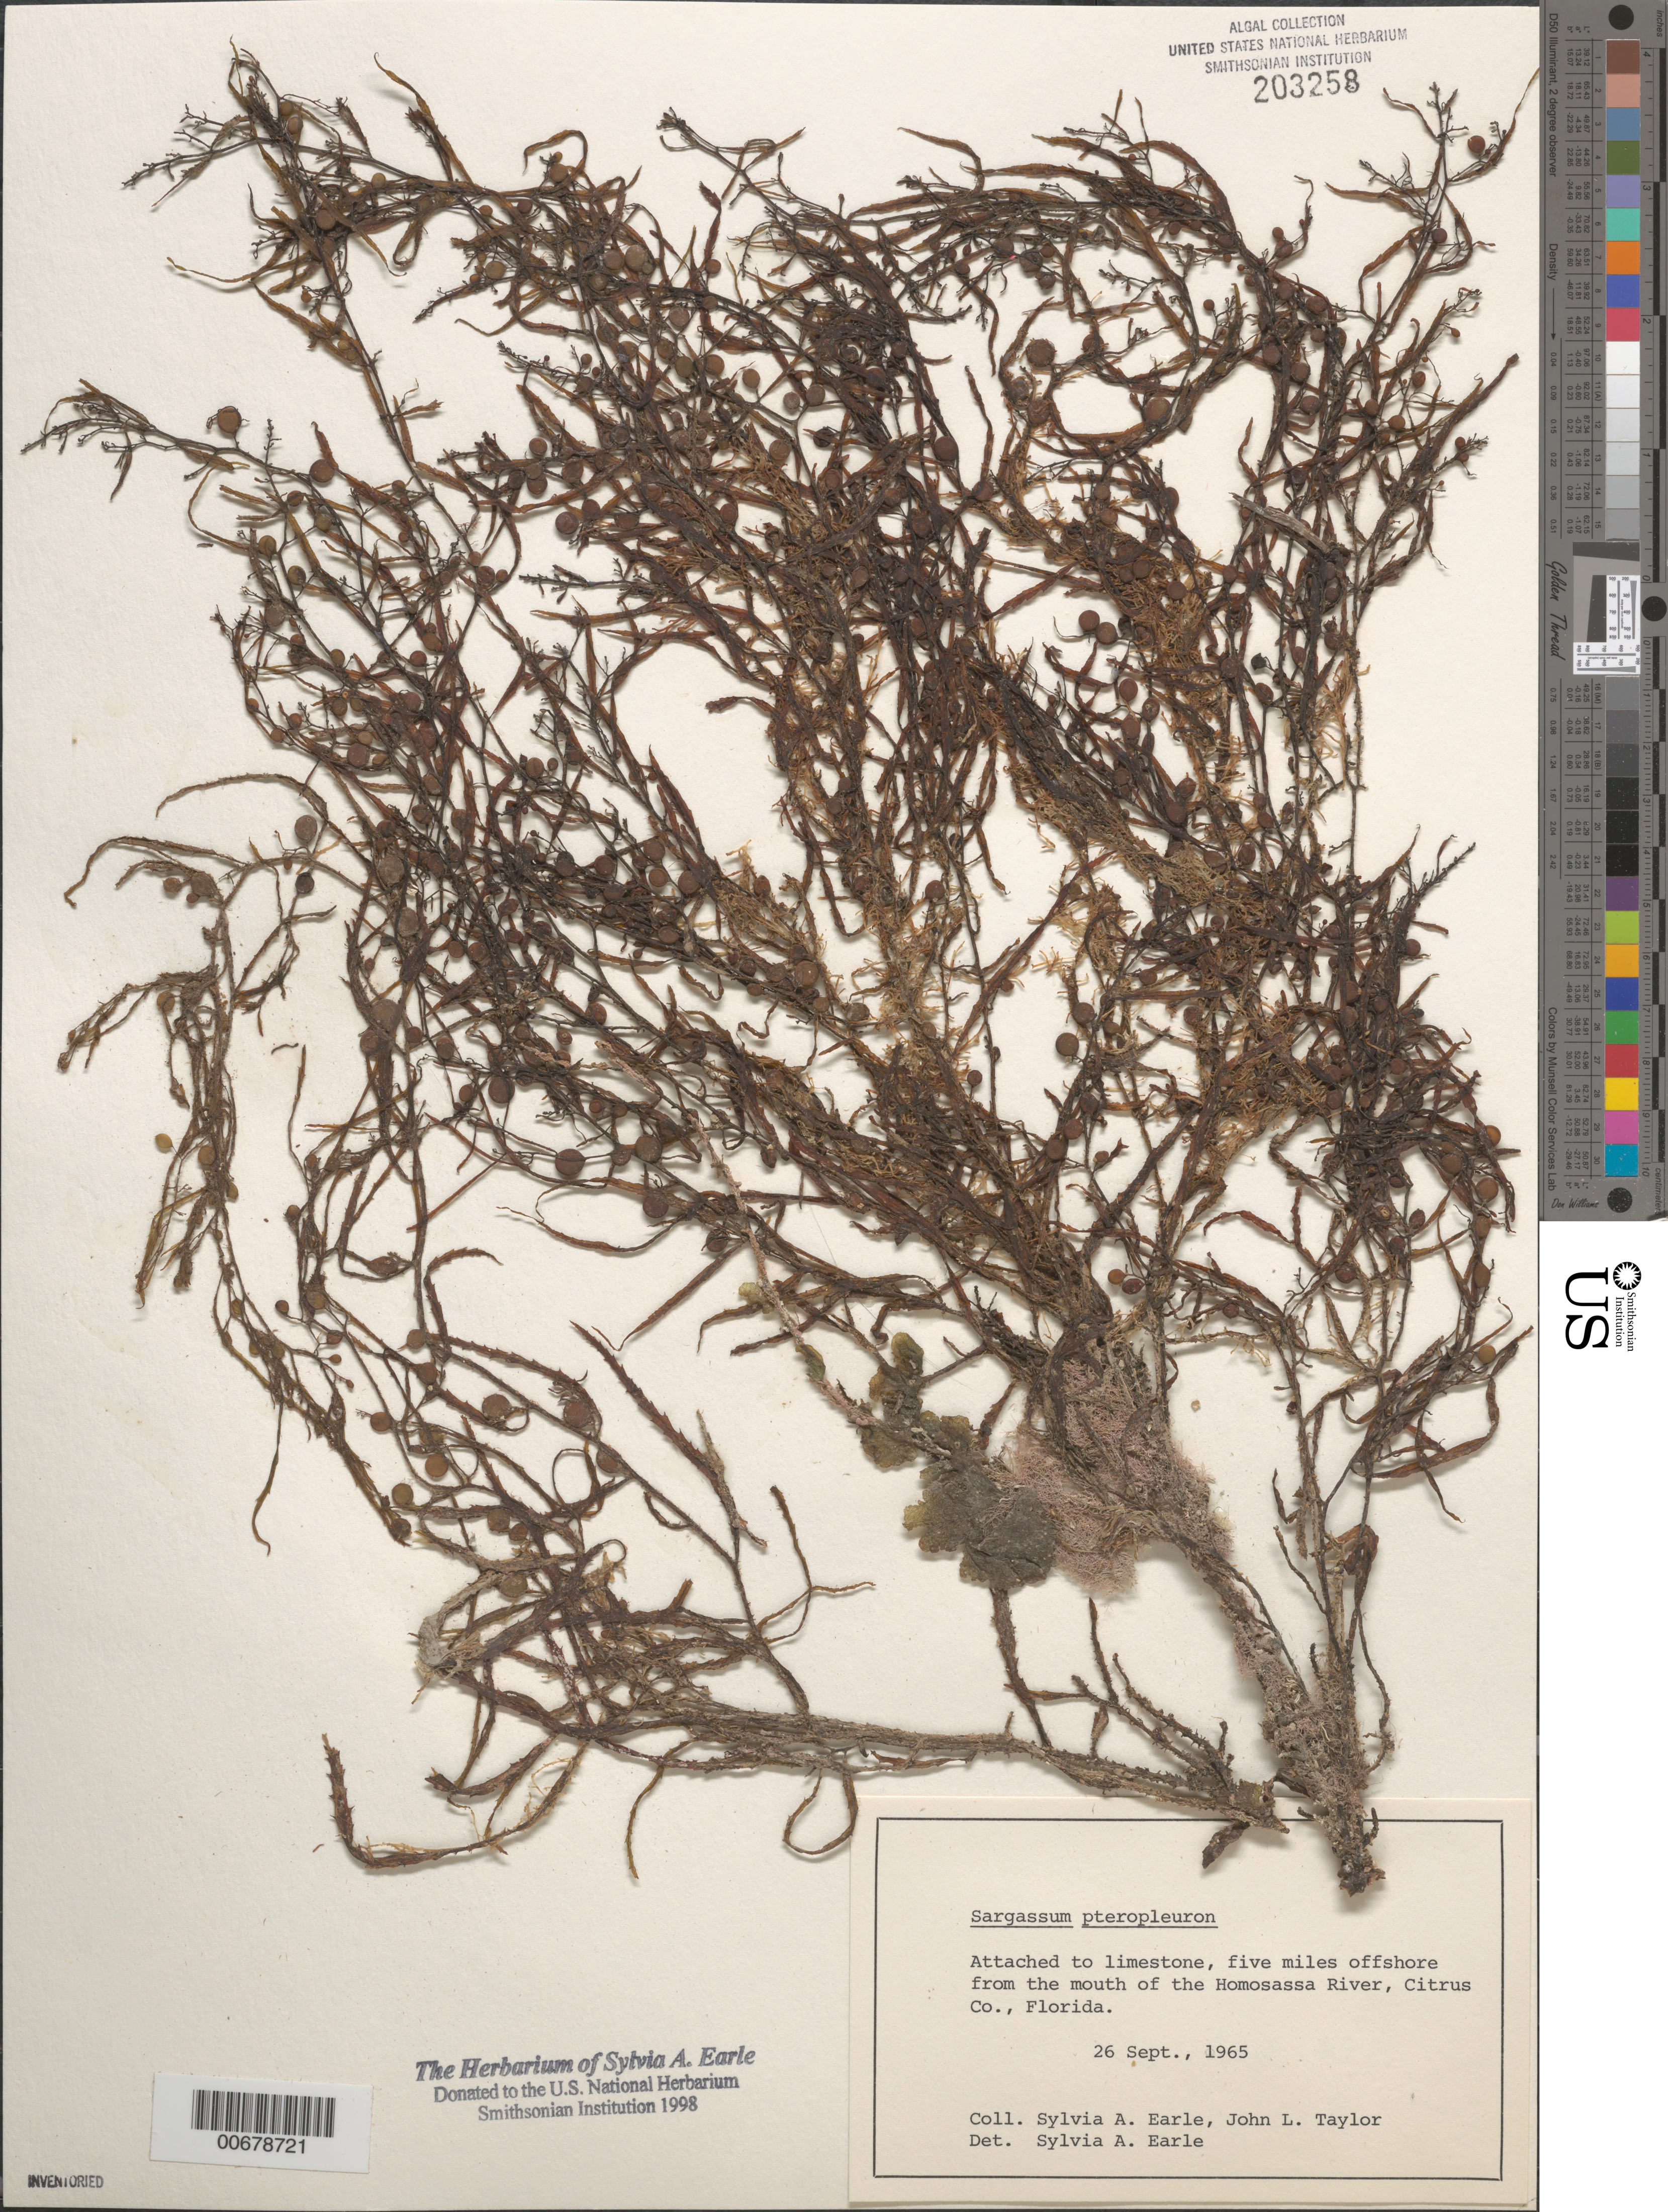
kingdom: Chromista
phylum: Ochrophyta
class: Phaeophyceae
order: Fucales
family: Sargassaceae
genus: Sargassum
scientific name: Sargassum pteropleuron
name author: Grunow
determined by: Earle, S. A.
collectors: S. A. Earle & J. L. Taylor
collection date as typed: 26 Sep 1965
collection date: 1965-09-26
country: United States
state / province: Florida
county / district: Citrus County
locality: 5 miles off Homosassa River mouth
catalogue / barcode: US 203258